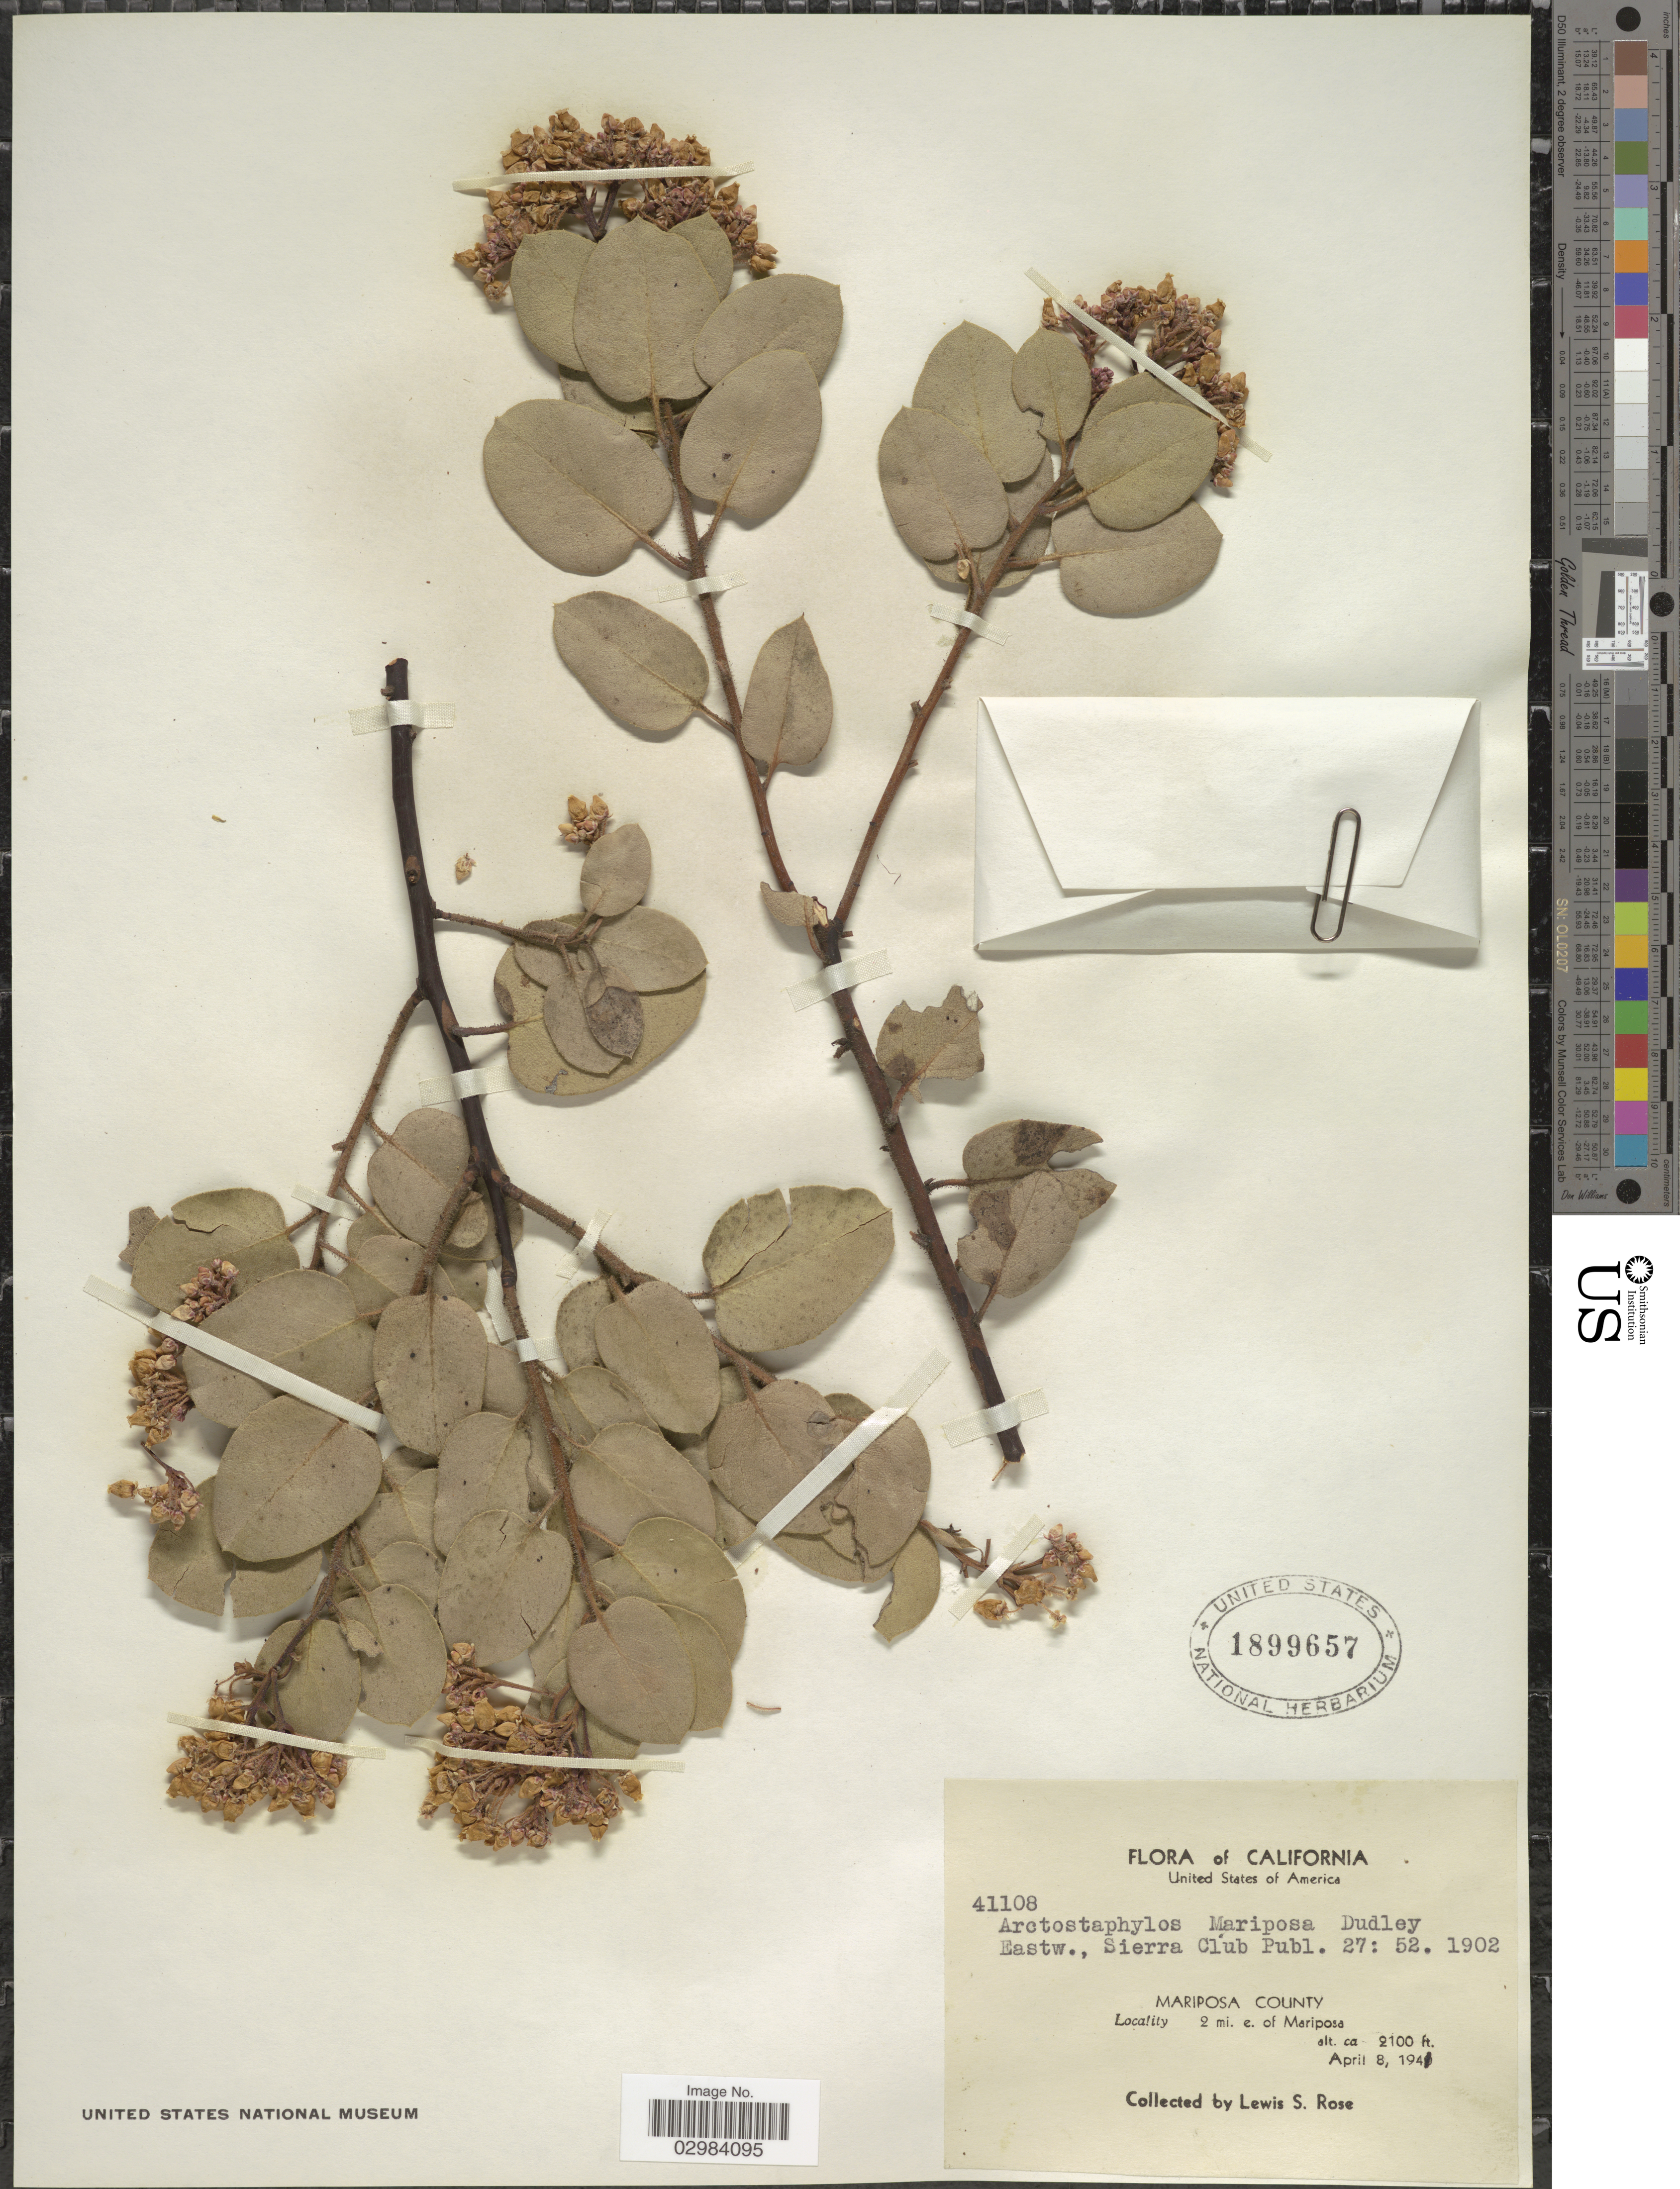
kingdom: Plantae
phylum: Tracheophyta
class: Magnoliopsida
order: Ericales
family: Ericaceae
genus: Arctostaphylos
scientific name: Arctostaphylos mariposa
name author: Dudley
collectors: L. S. Rose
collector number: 41108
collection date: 1941-04-08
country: United States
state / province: California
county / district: Mariposa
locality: Mariposa County, 2 mi. e. of Mariposa.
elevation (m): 640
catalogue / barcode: US 1899657